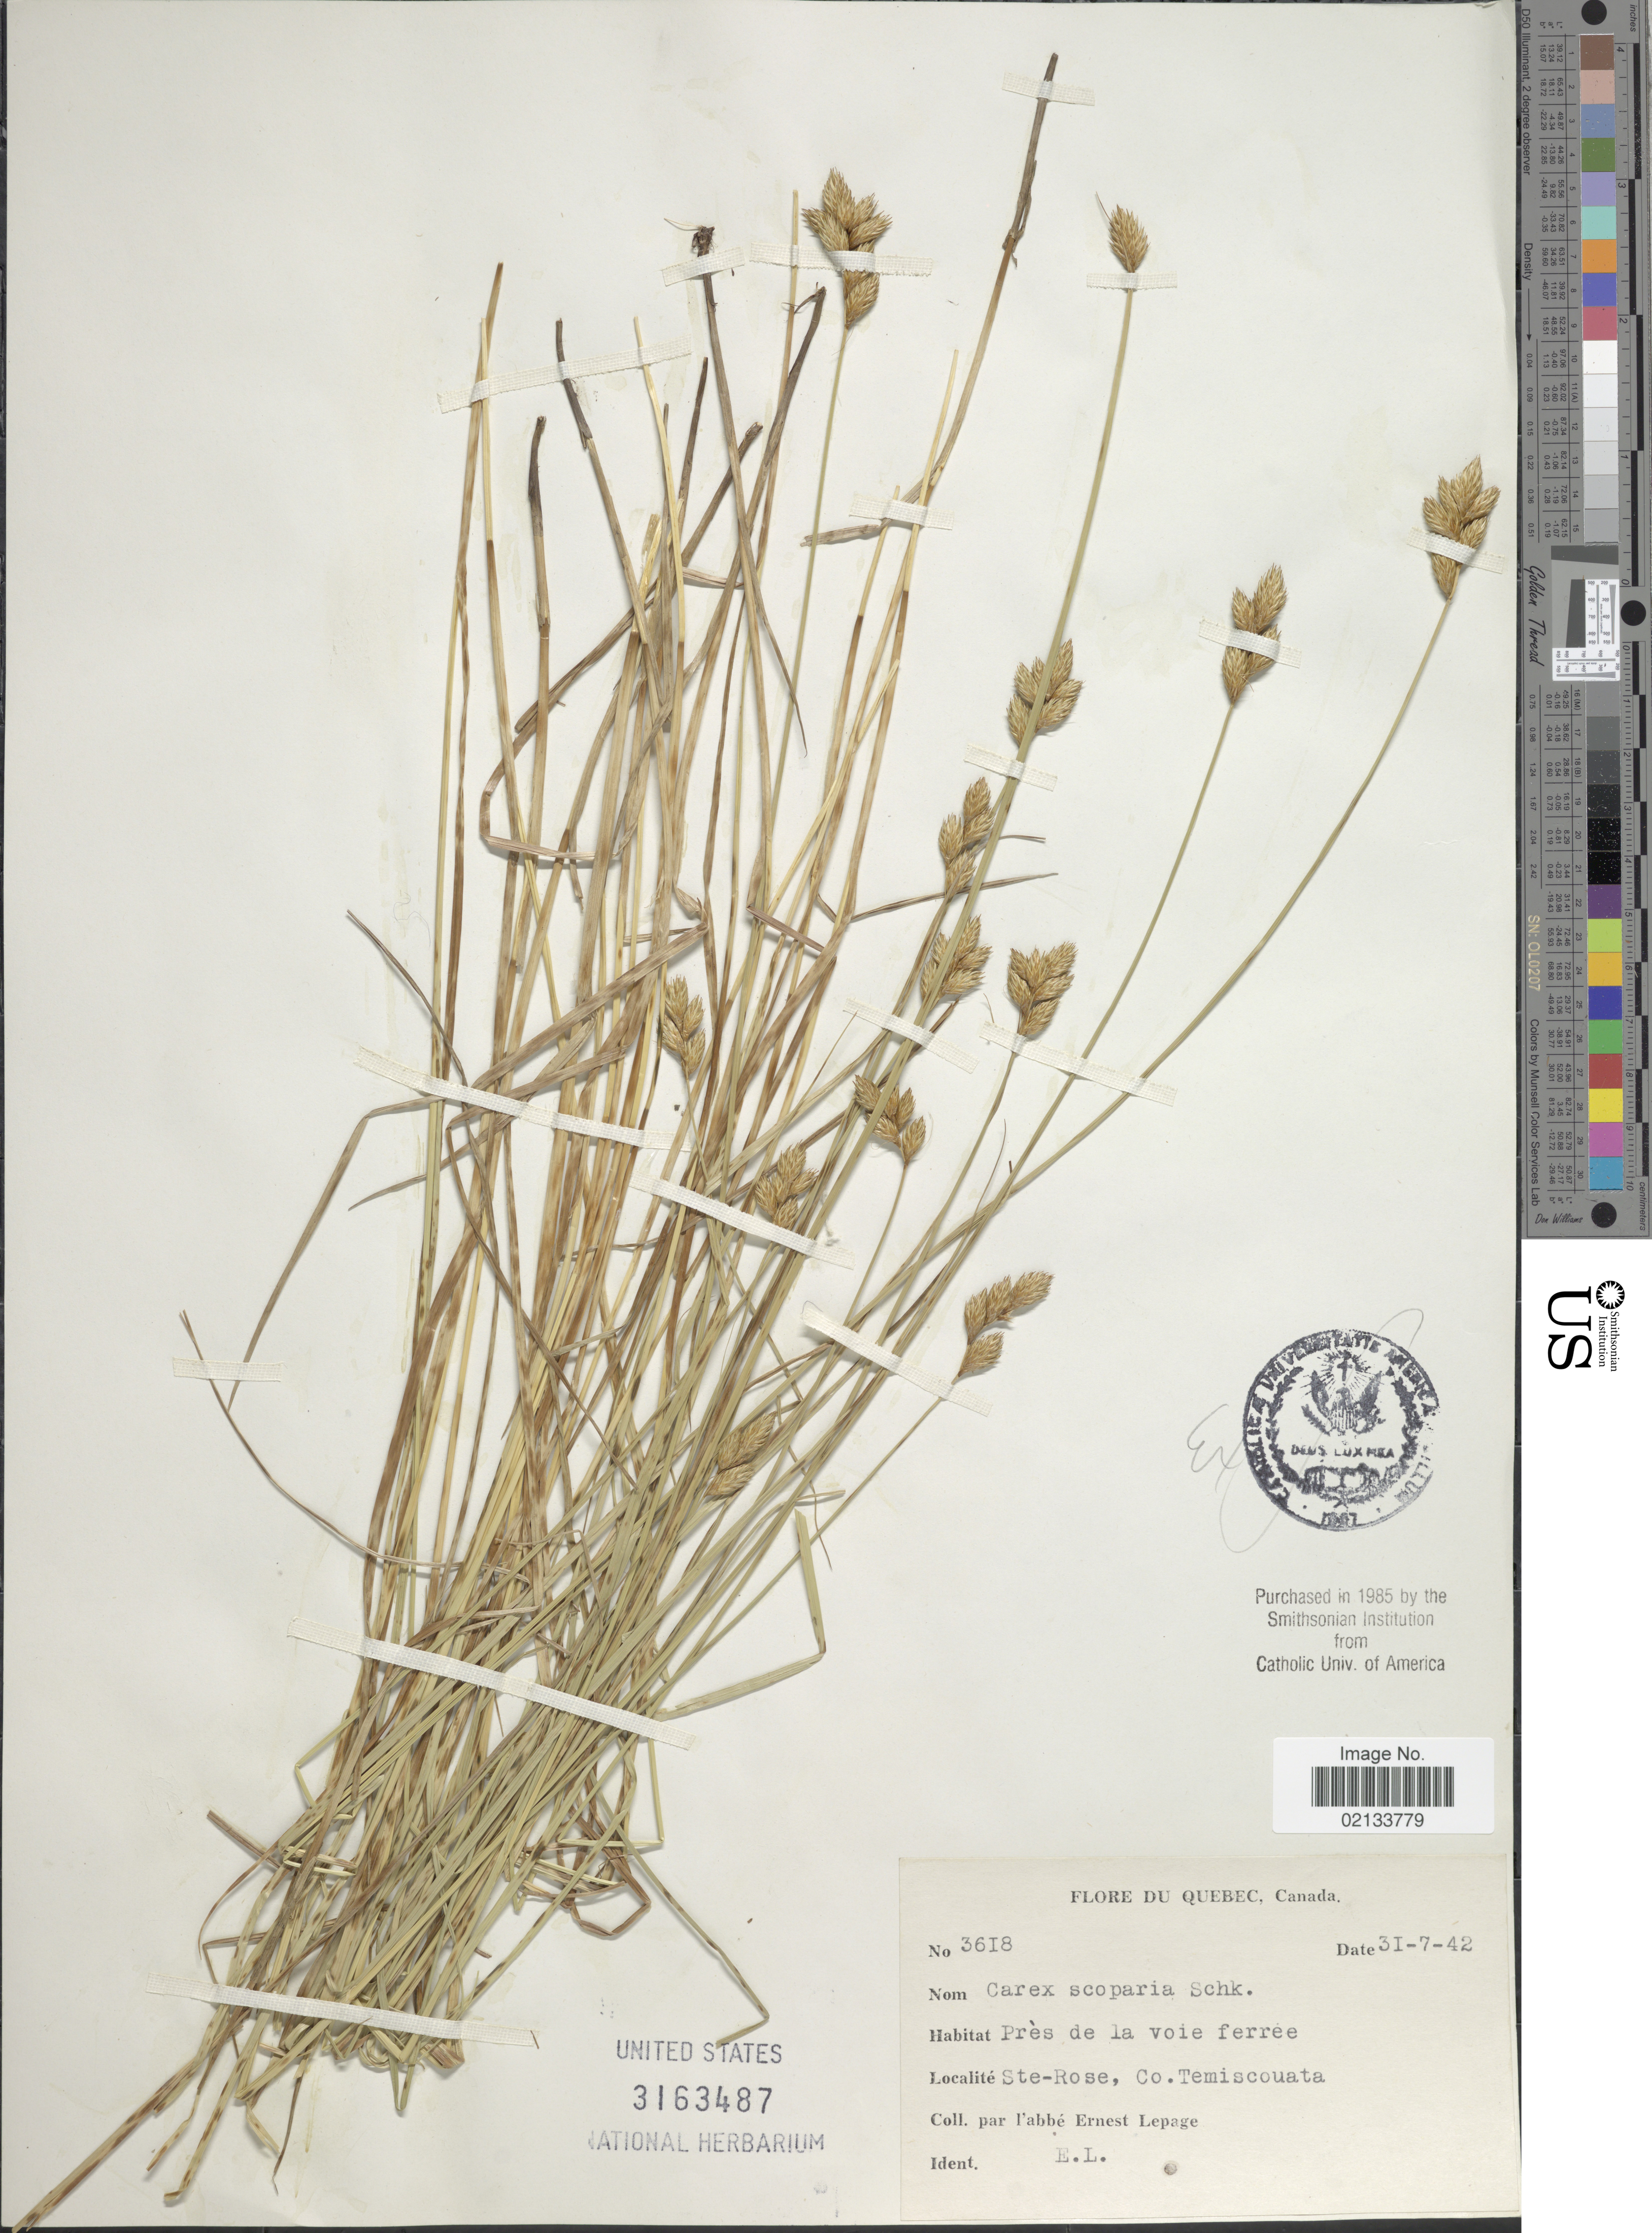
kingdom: Plantae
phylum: Tracheophyta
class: Liliopsida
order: Poales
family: Cyperaceae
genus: Carex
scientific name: Carex scoparia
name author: Schkuhr ex Willd.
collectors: E. Lepage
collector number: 3618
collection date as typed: Transcribed d/m/y: 31/7/42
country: Canada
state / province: Quebec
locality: Près de la voie ferrée, Ste-Rose, Co Temiscouata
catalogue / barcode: US 3163487